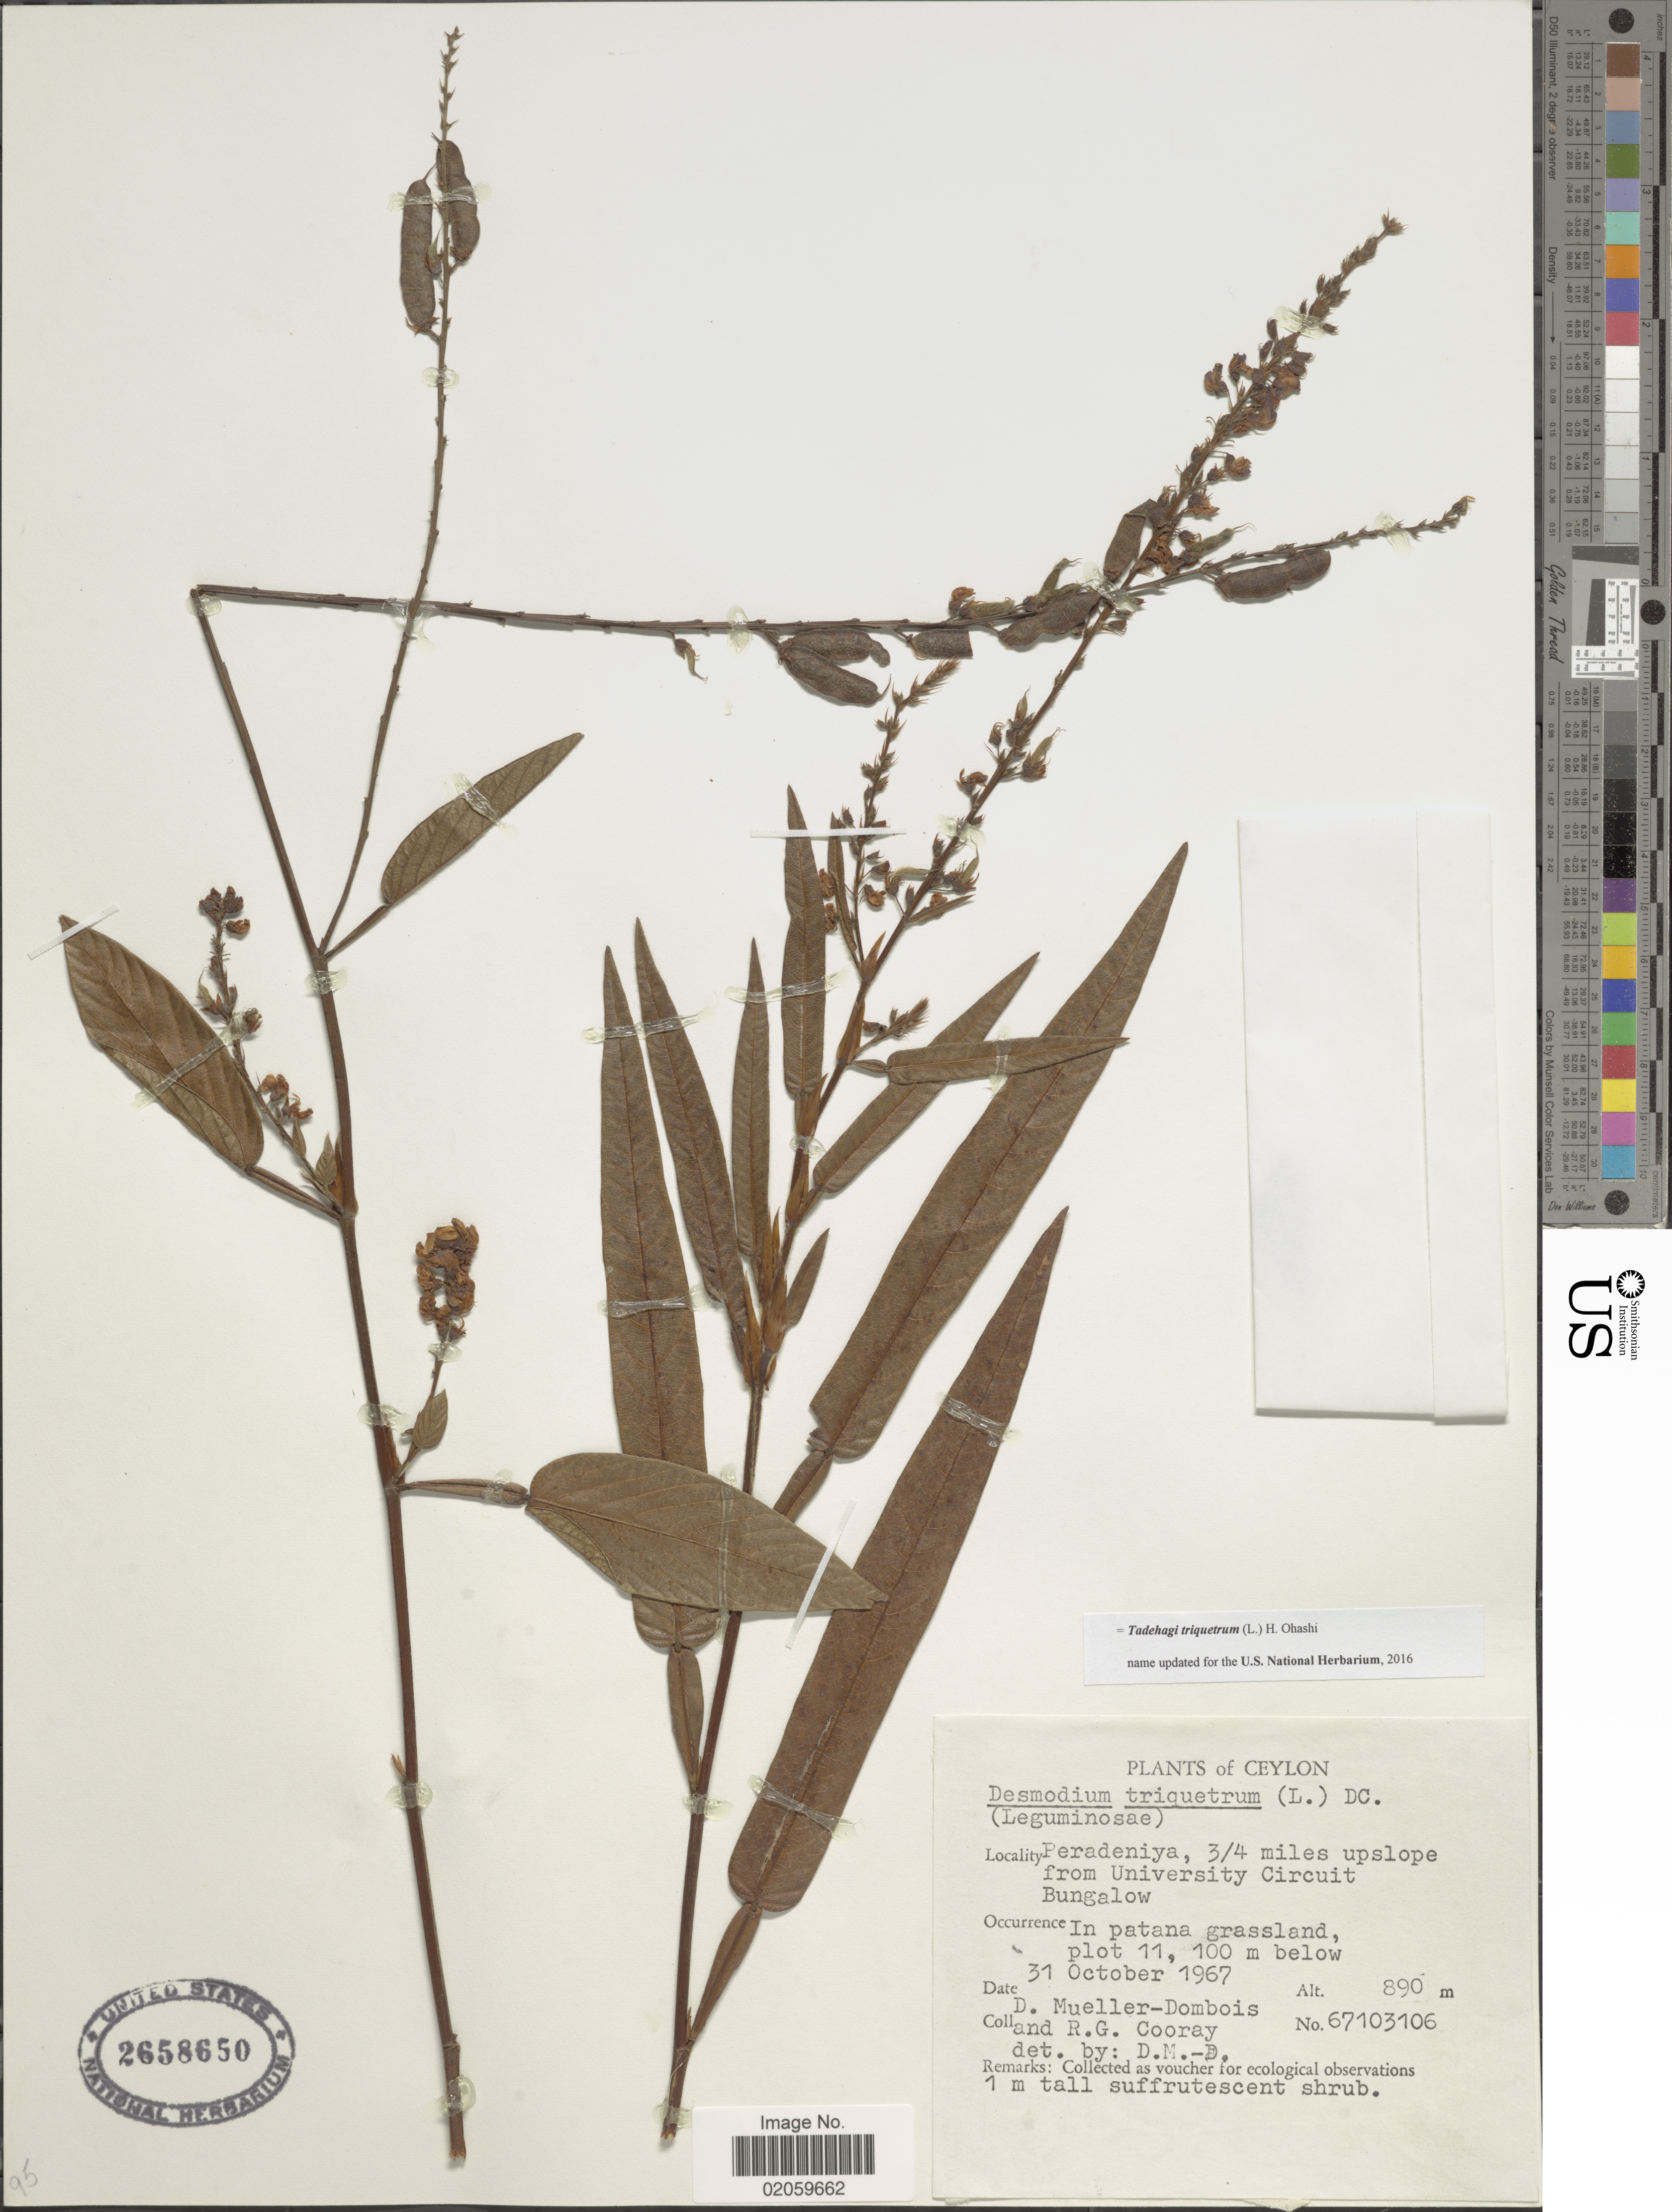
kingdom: Plantae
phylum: Tracheophyta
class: Magnoliopsida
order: Fabales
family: Fabaceae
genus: Tadehagi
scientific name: Tadehagi triquetrum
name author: (L.) H. Ohashi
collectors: D. Mueller-Dombois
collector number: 67103106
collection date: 1967-10-31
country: Sri Lanka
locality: Ceylon, Perdeniya, 3/4 miles upslope from University Circuit Bungalow, Plot 11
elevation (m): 890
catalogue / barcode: US 2658650